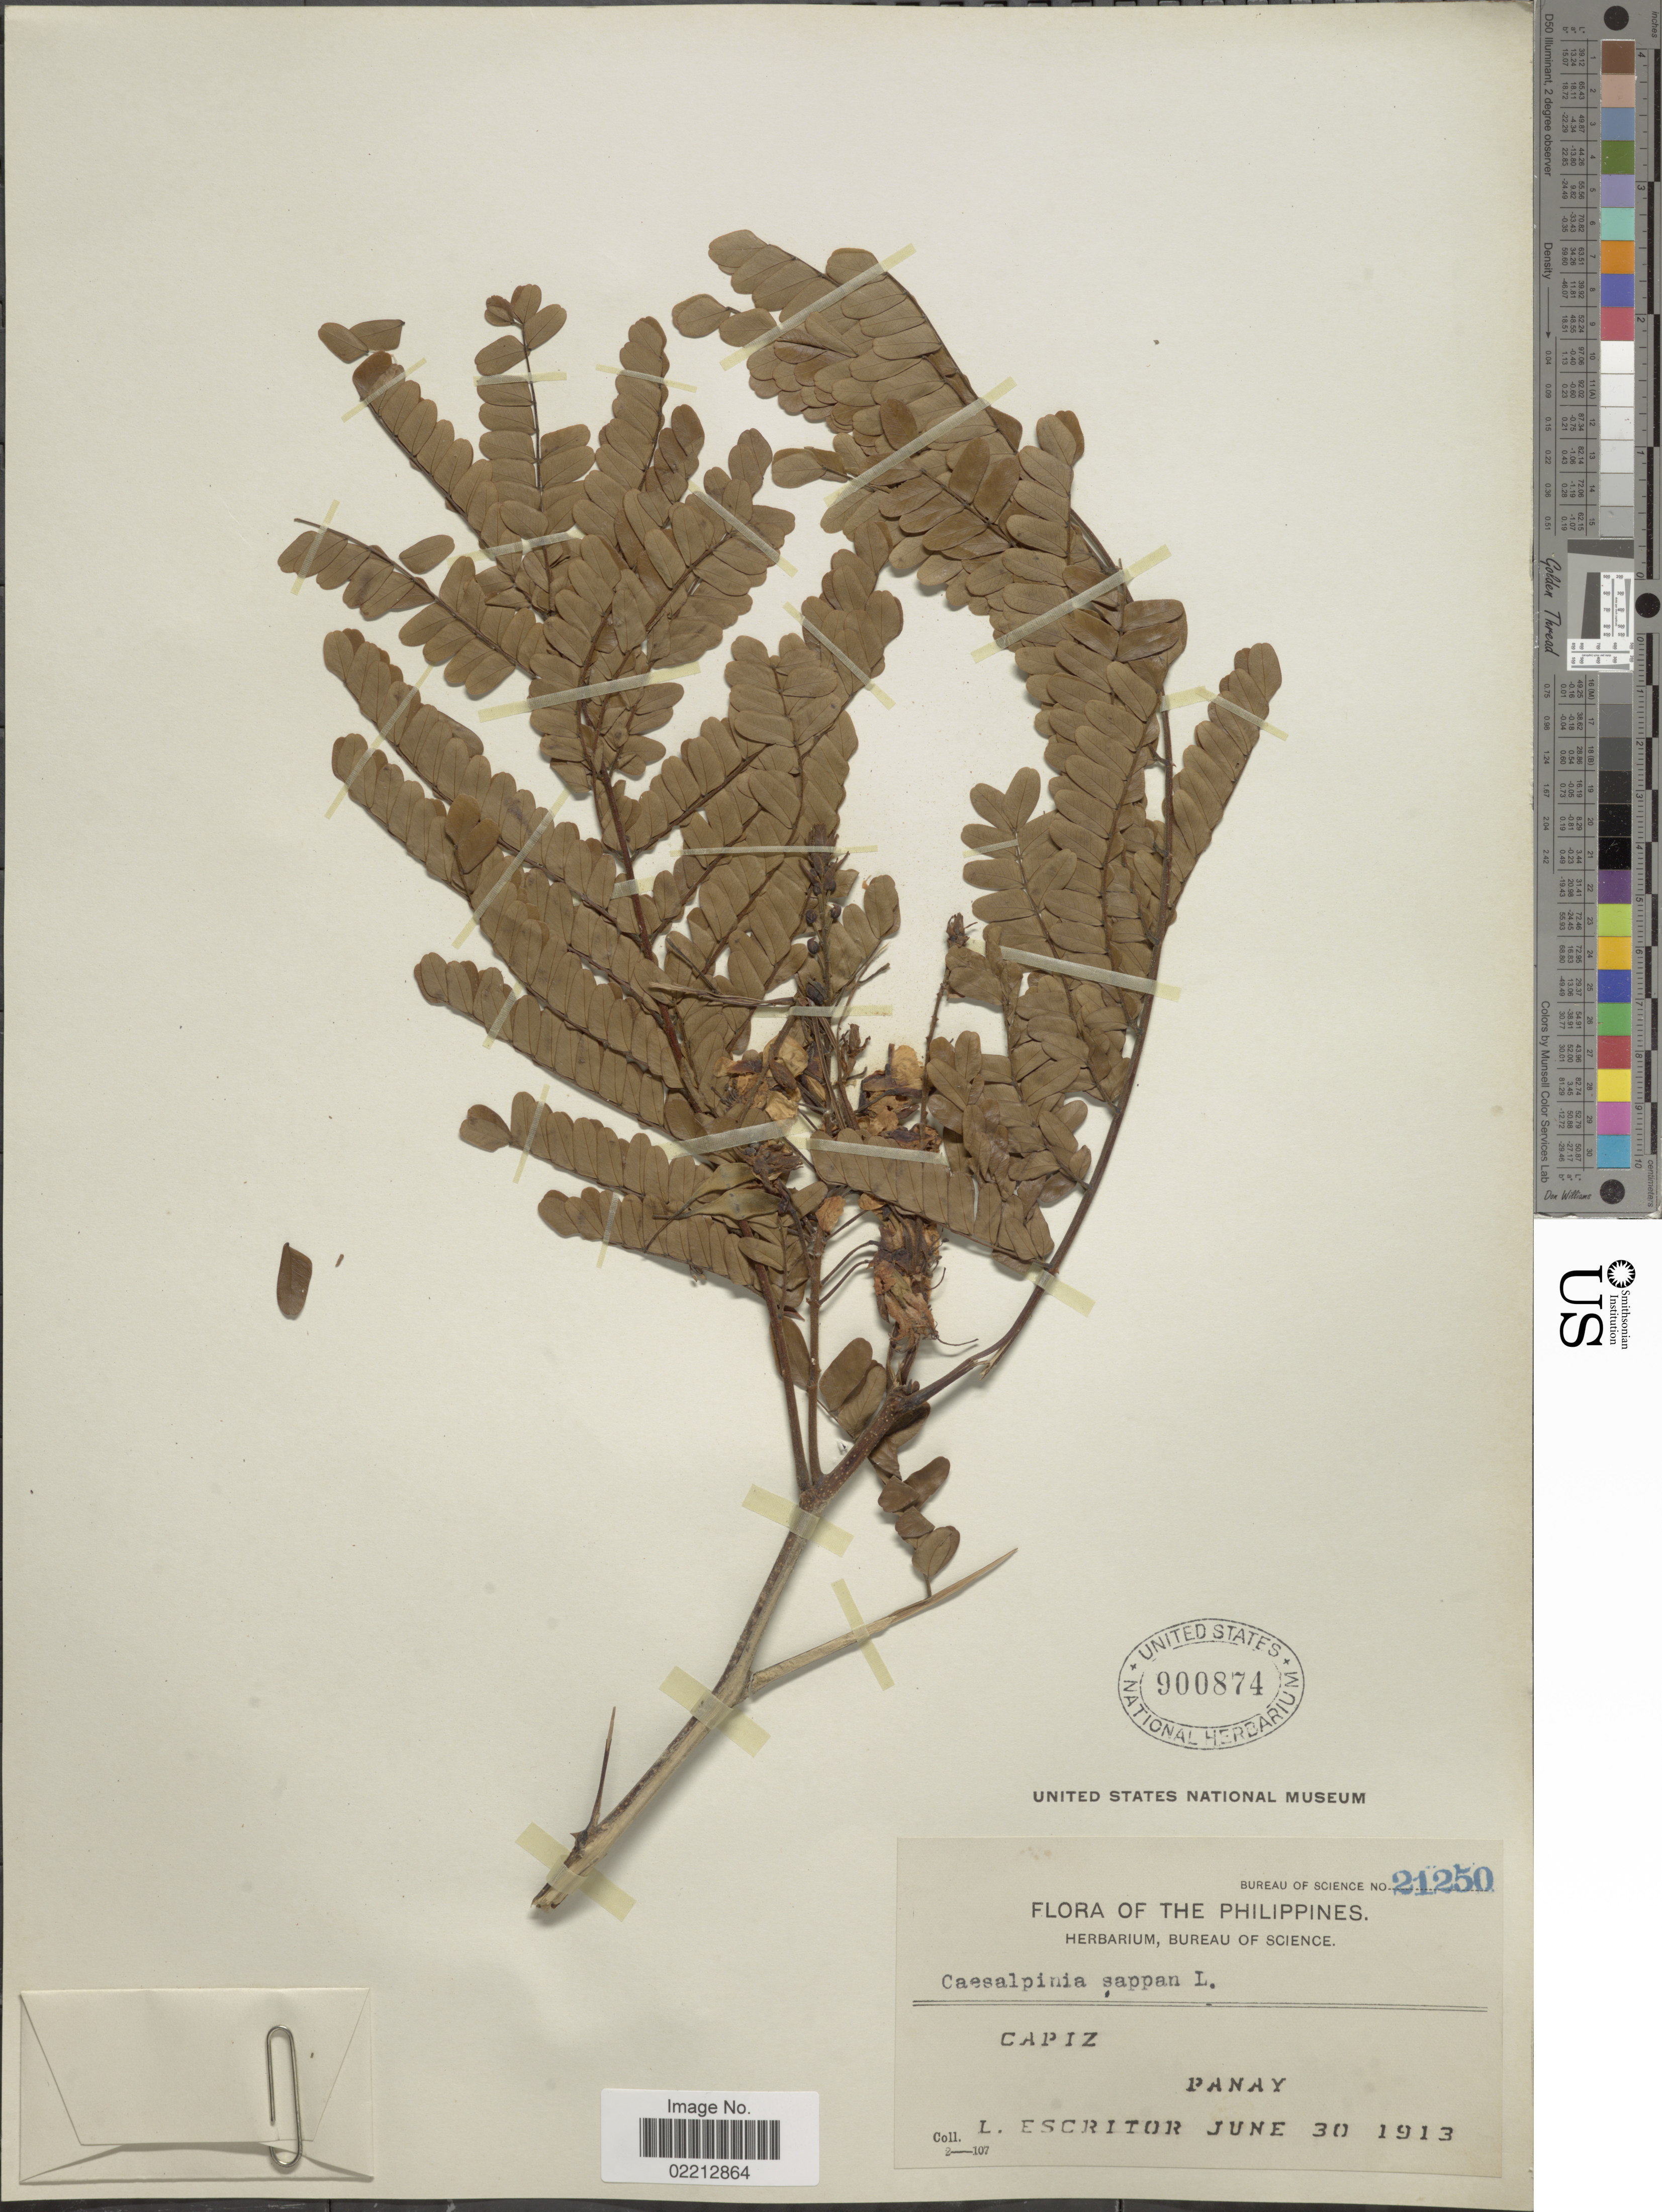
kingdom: Plantae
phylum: Tracheophyta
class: Magnoliopsida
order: Fabales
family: Fabaceae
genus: Biancaea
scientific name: Biancaea sappan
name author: (L.) Tod.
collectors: L. Escritor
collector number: Bureau Of Science 21250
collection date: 1913-06-30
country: Philippines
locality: Capiz, Panay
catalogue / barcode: US 900874